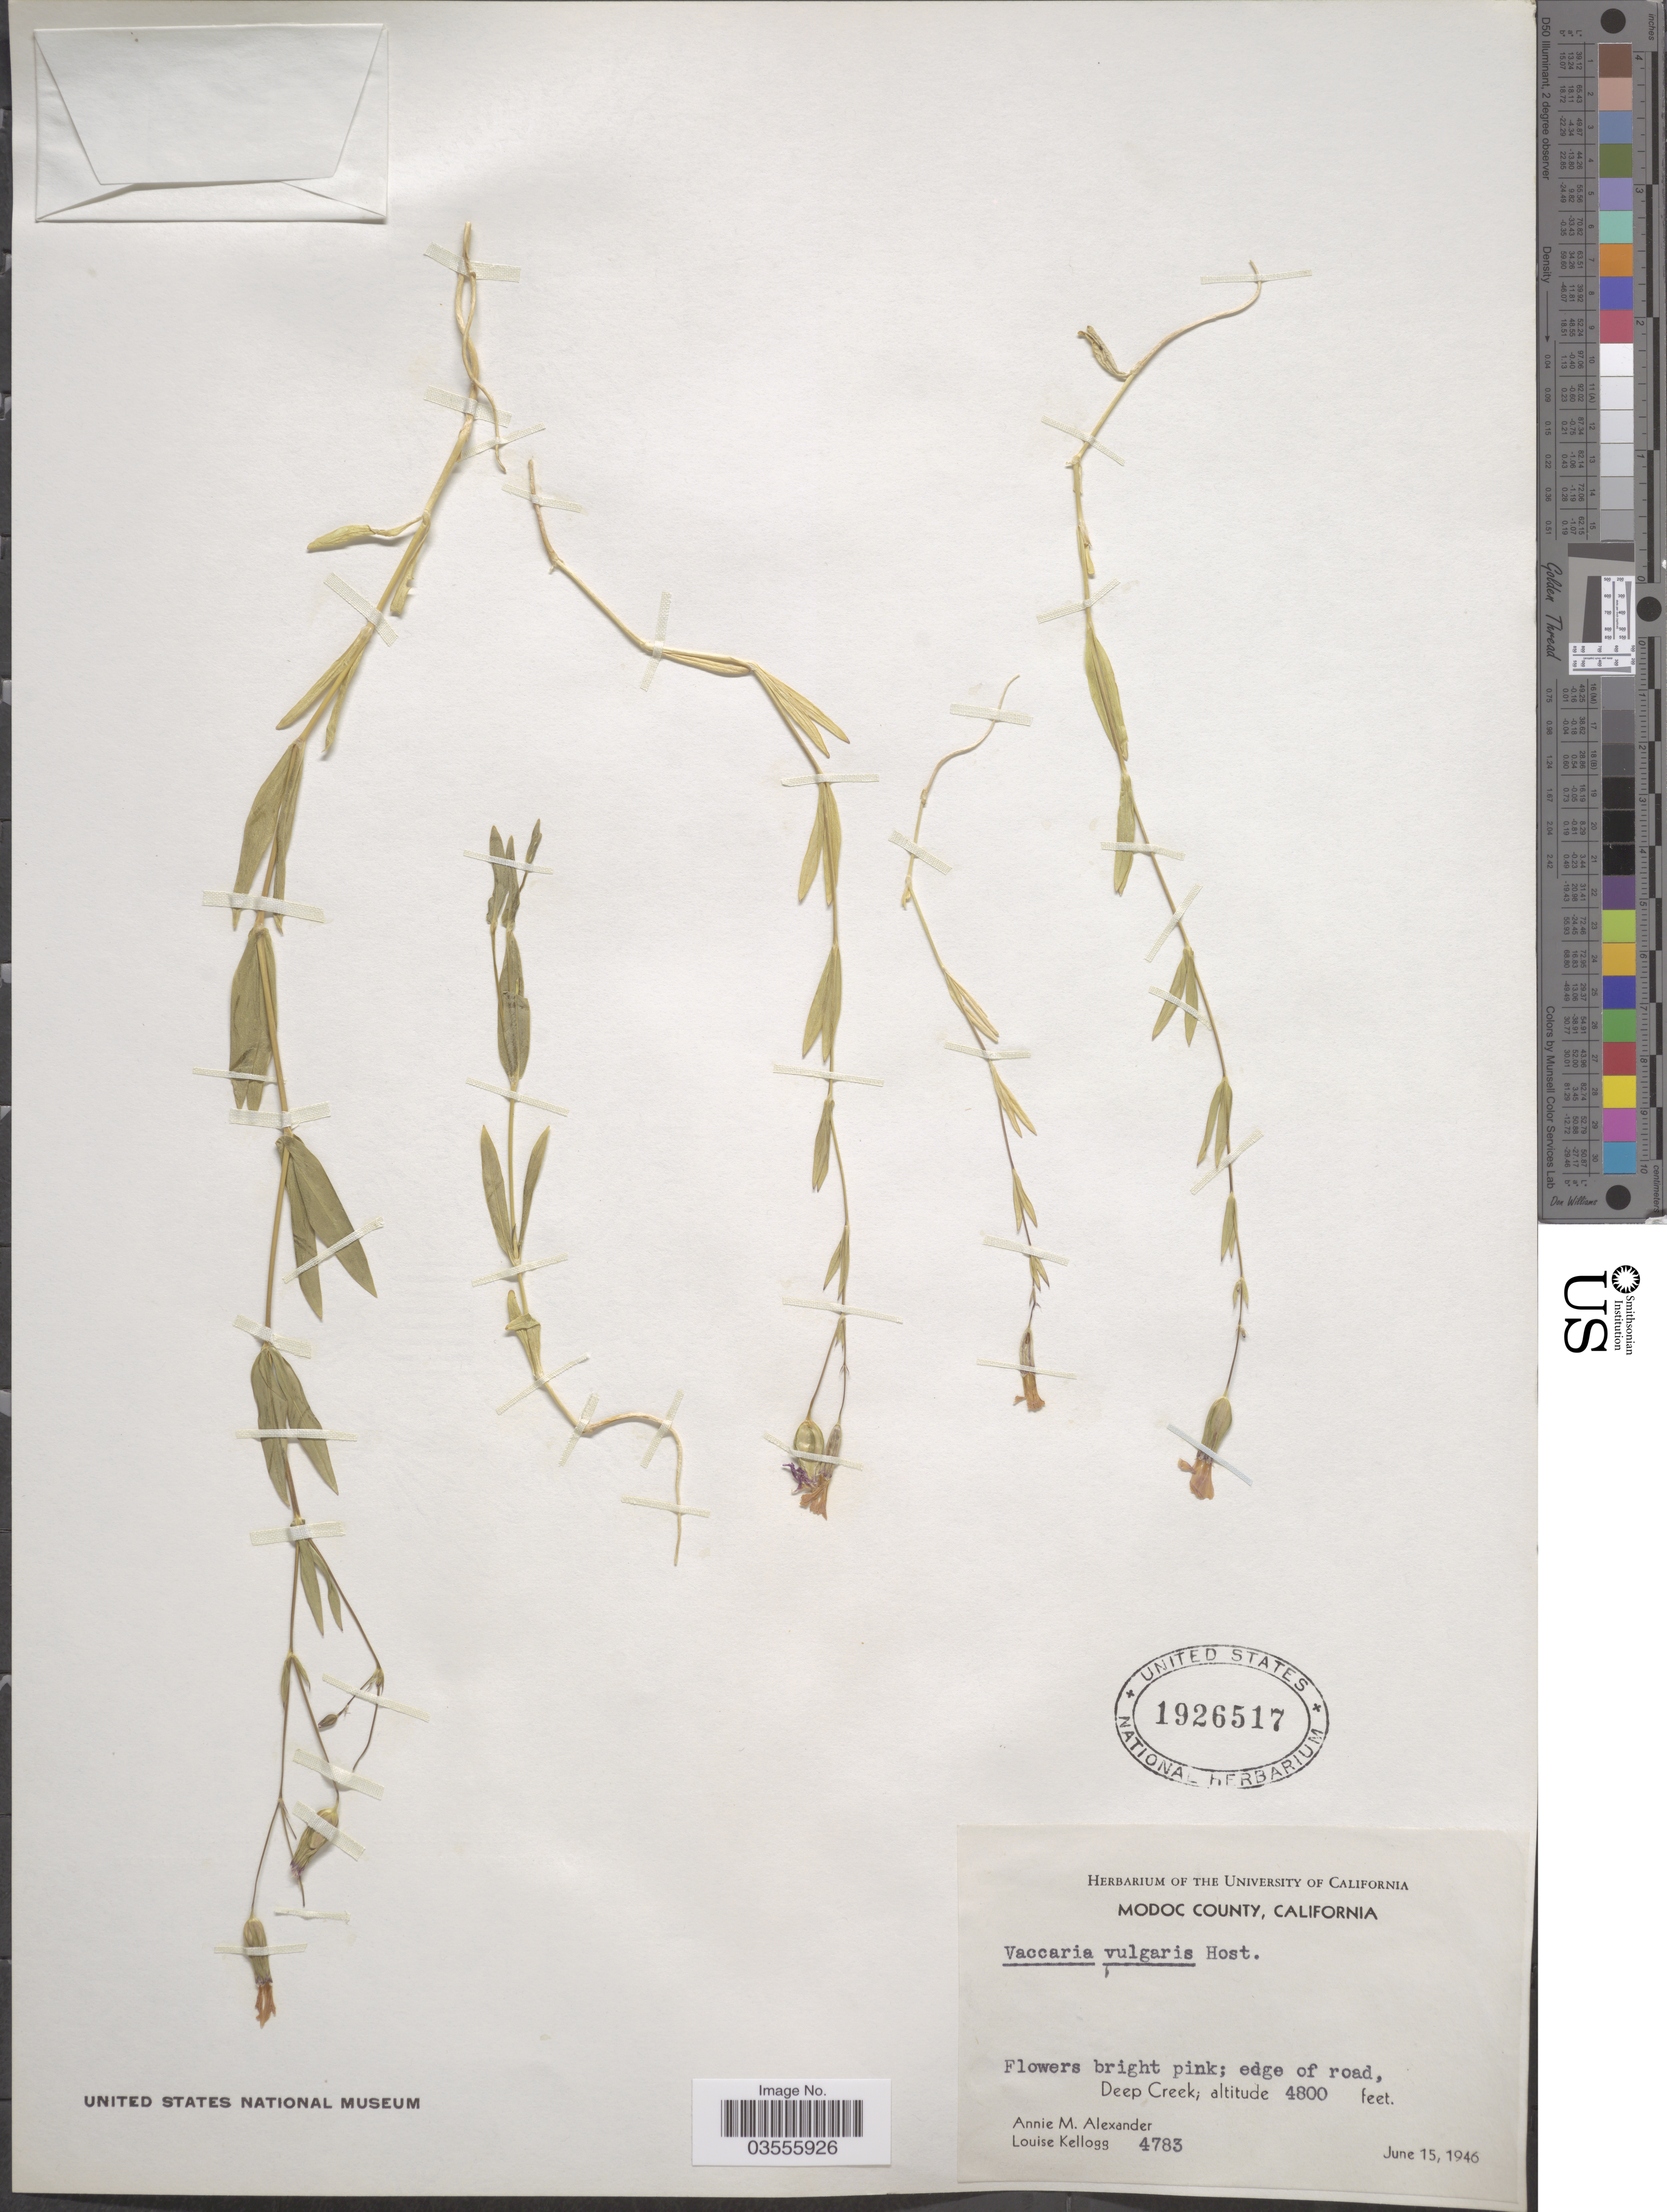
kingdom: Plantae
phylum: Tracheophyta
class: Magnoliopsida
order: Caryophyllales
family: Caryophyllaceae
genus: Vaccaria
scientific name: Vaccaria vaccaria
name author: (L.) Britton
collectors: A. M. Alexander & L. Kellogg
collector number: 4783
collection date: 1946-06-15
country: United States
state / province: California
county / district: Modoc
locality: Modoc County. Edge of road, Deep Creek.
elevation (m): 1463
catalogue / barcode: US 1926517